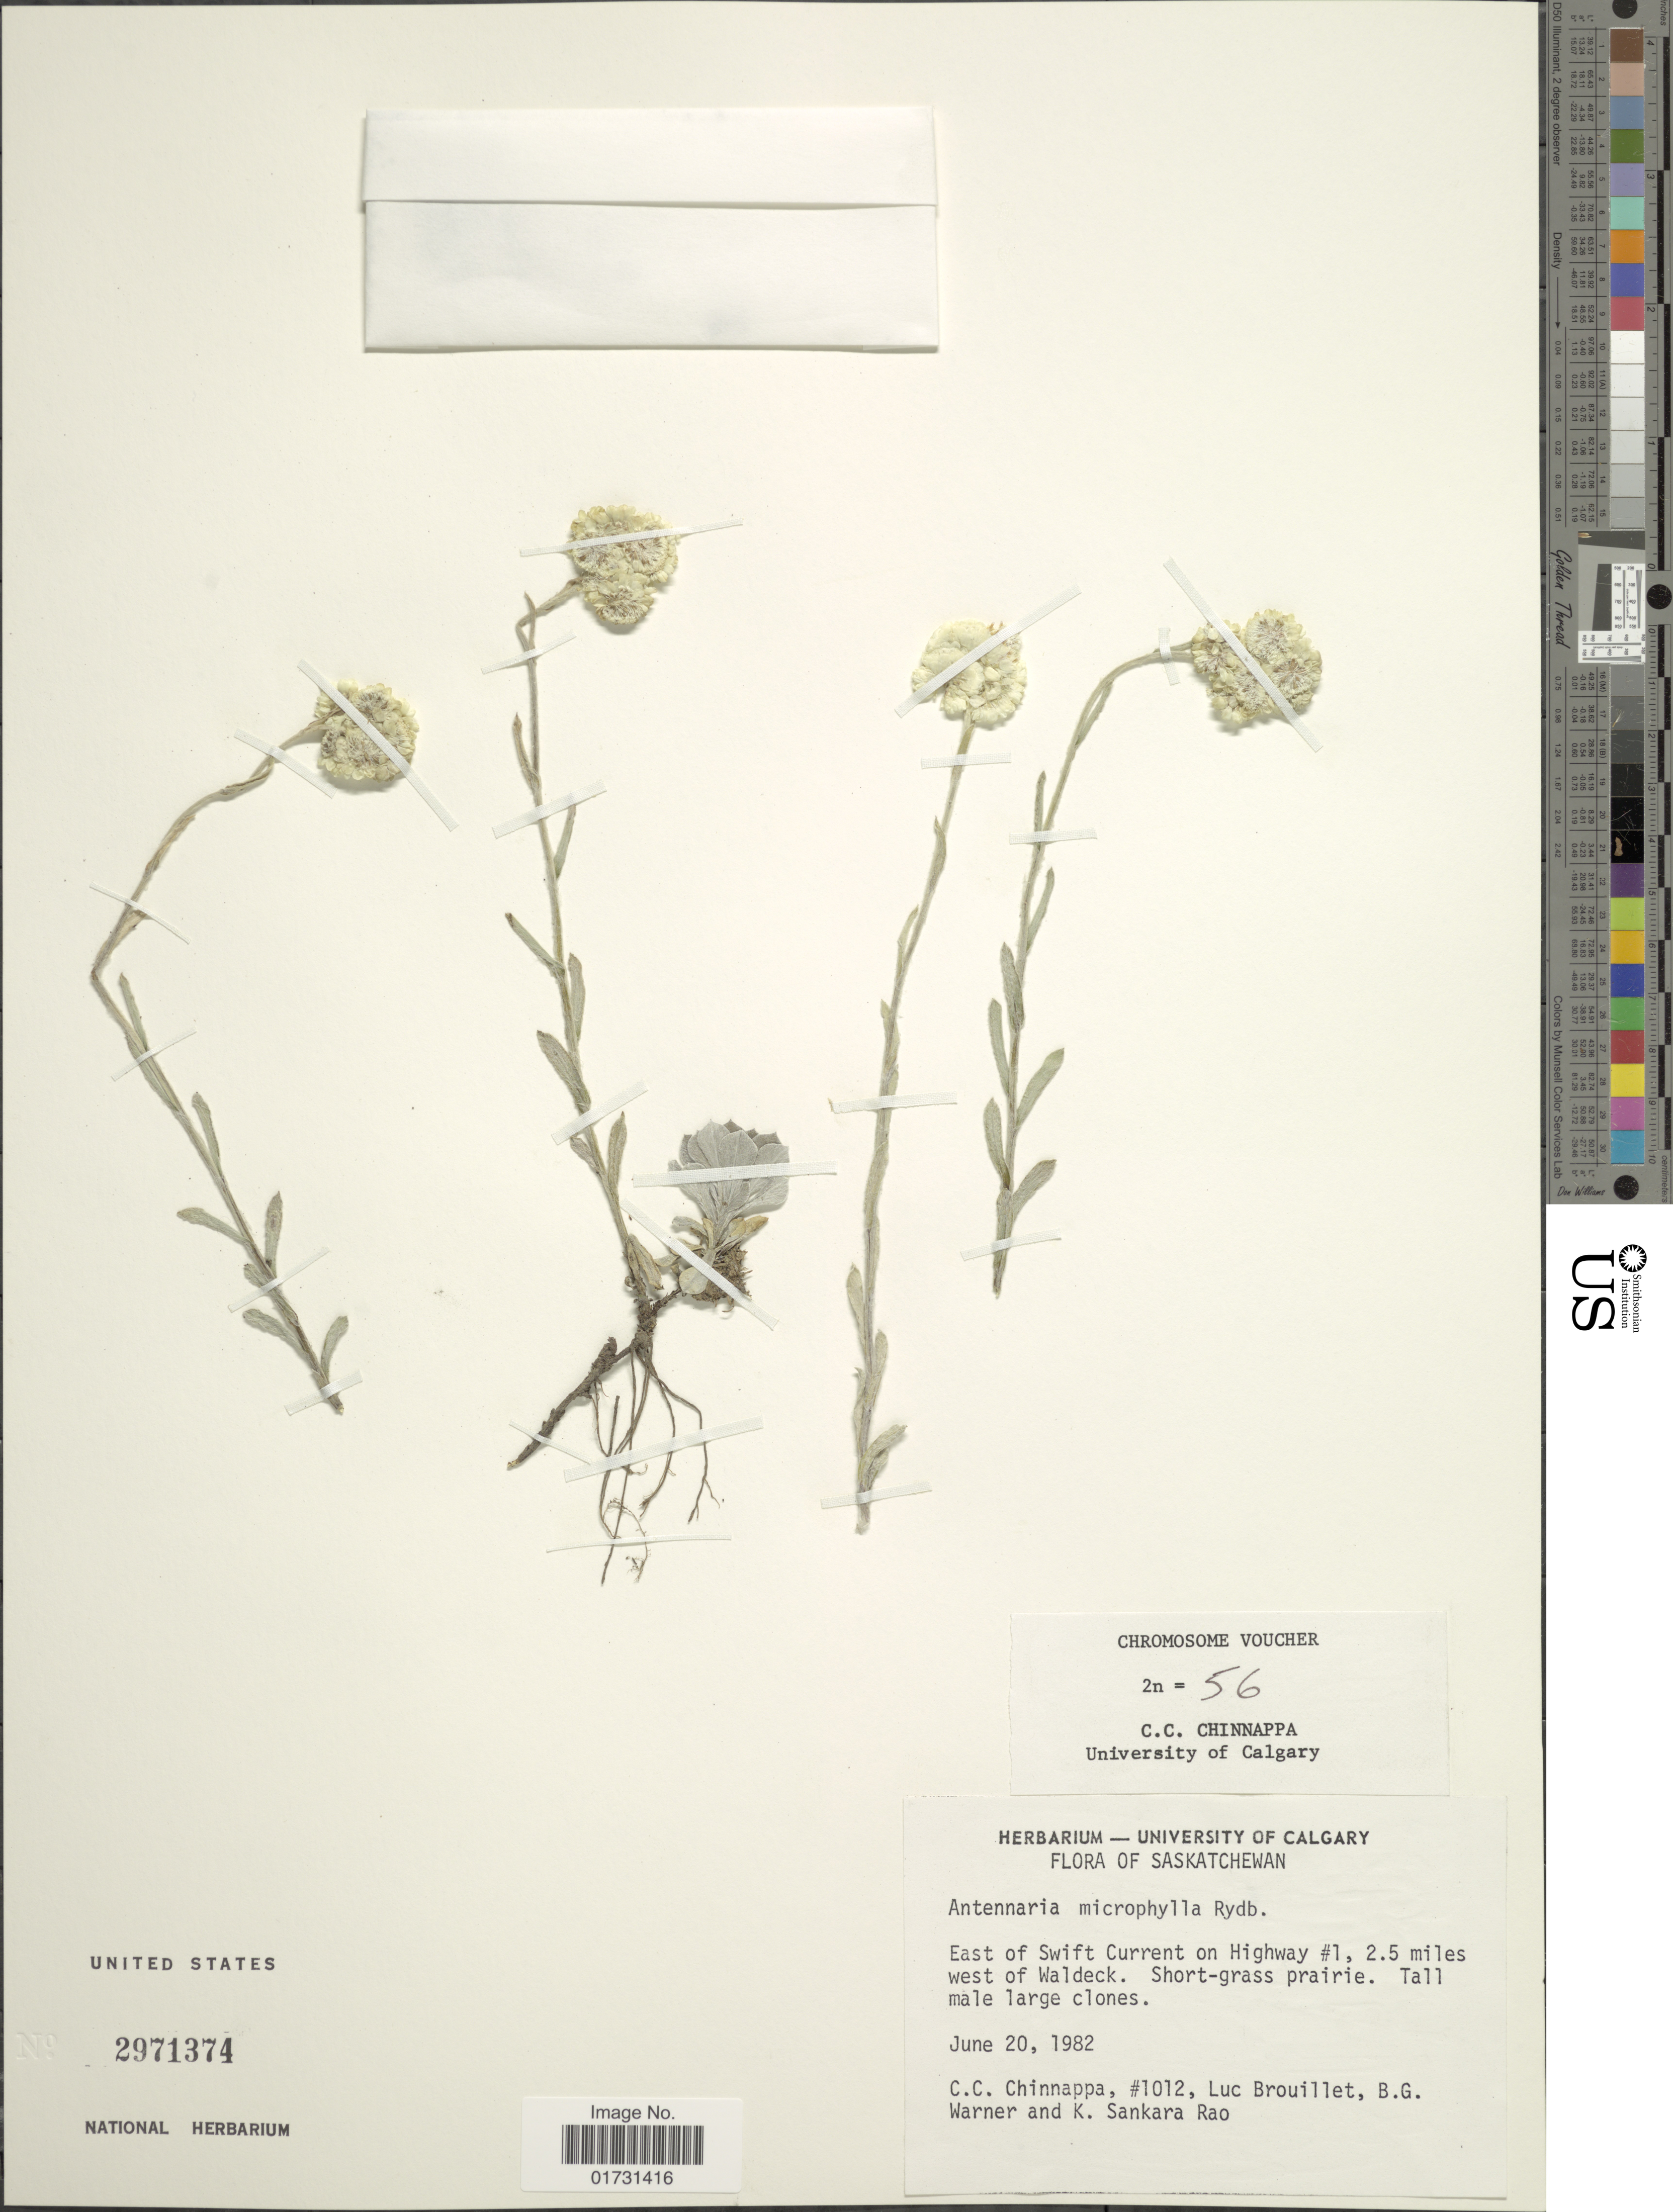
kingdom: Plantae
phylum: Tracheophyta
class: Magnoliopsida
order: Asterales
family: Asteraceae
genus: Antennaria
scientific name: Antennaria microphylla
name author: Rydb.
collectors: C. Chinnappa, L. Brouillet, B. Warner & S. Rao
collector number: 1012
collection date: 1982-06-20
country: Canada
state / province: Saskatchewan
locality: East of Swift Current on Highway #1, 2.5 miles west of Waldeck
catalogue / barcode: US 2971374